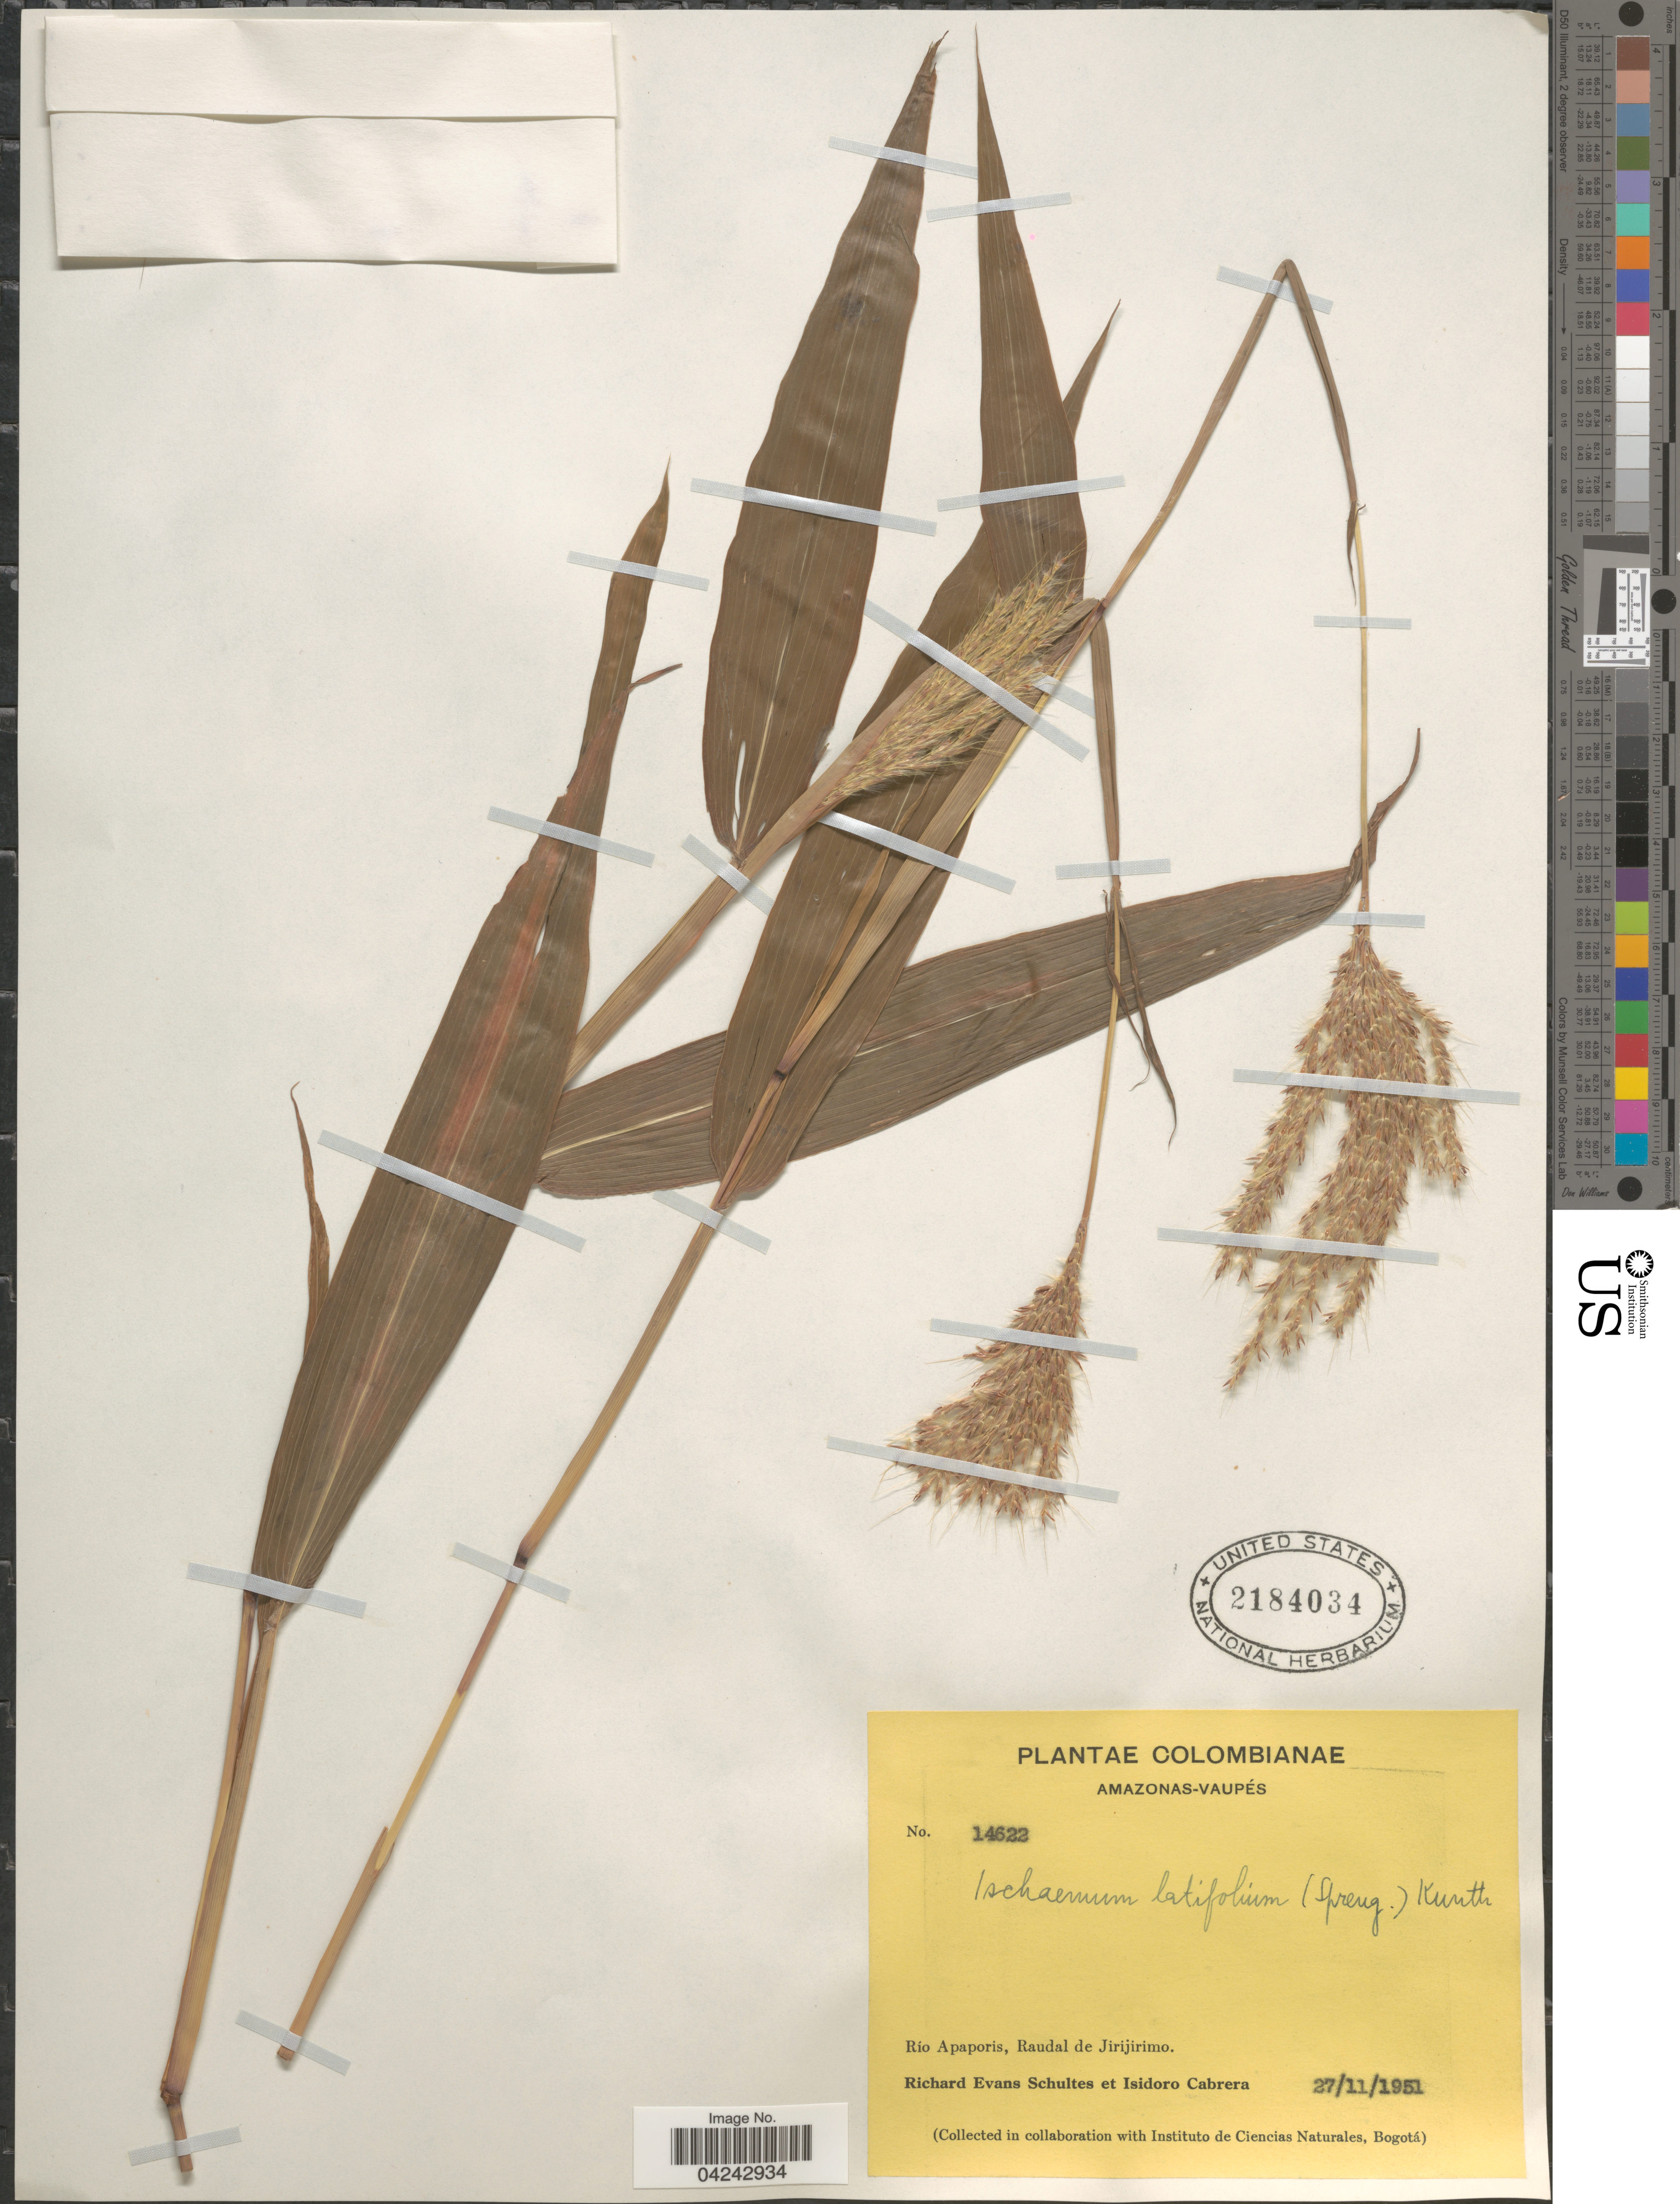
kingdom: Plantae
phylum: Tracheophyta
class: Liliopsida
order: Poales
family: Poaceae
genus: Ischaemum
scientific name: Ischaemum latifolium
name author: (Spreng.) Kunth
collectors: R. E. Schultes & I. Cabrera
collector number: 14622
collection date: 1951-11-27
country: Colombia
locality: Amazonas-Vaupés. Río Apaporis, Raudal de Jirijirimo.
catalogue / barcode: US 2184034